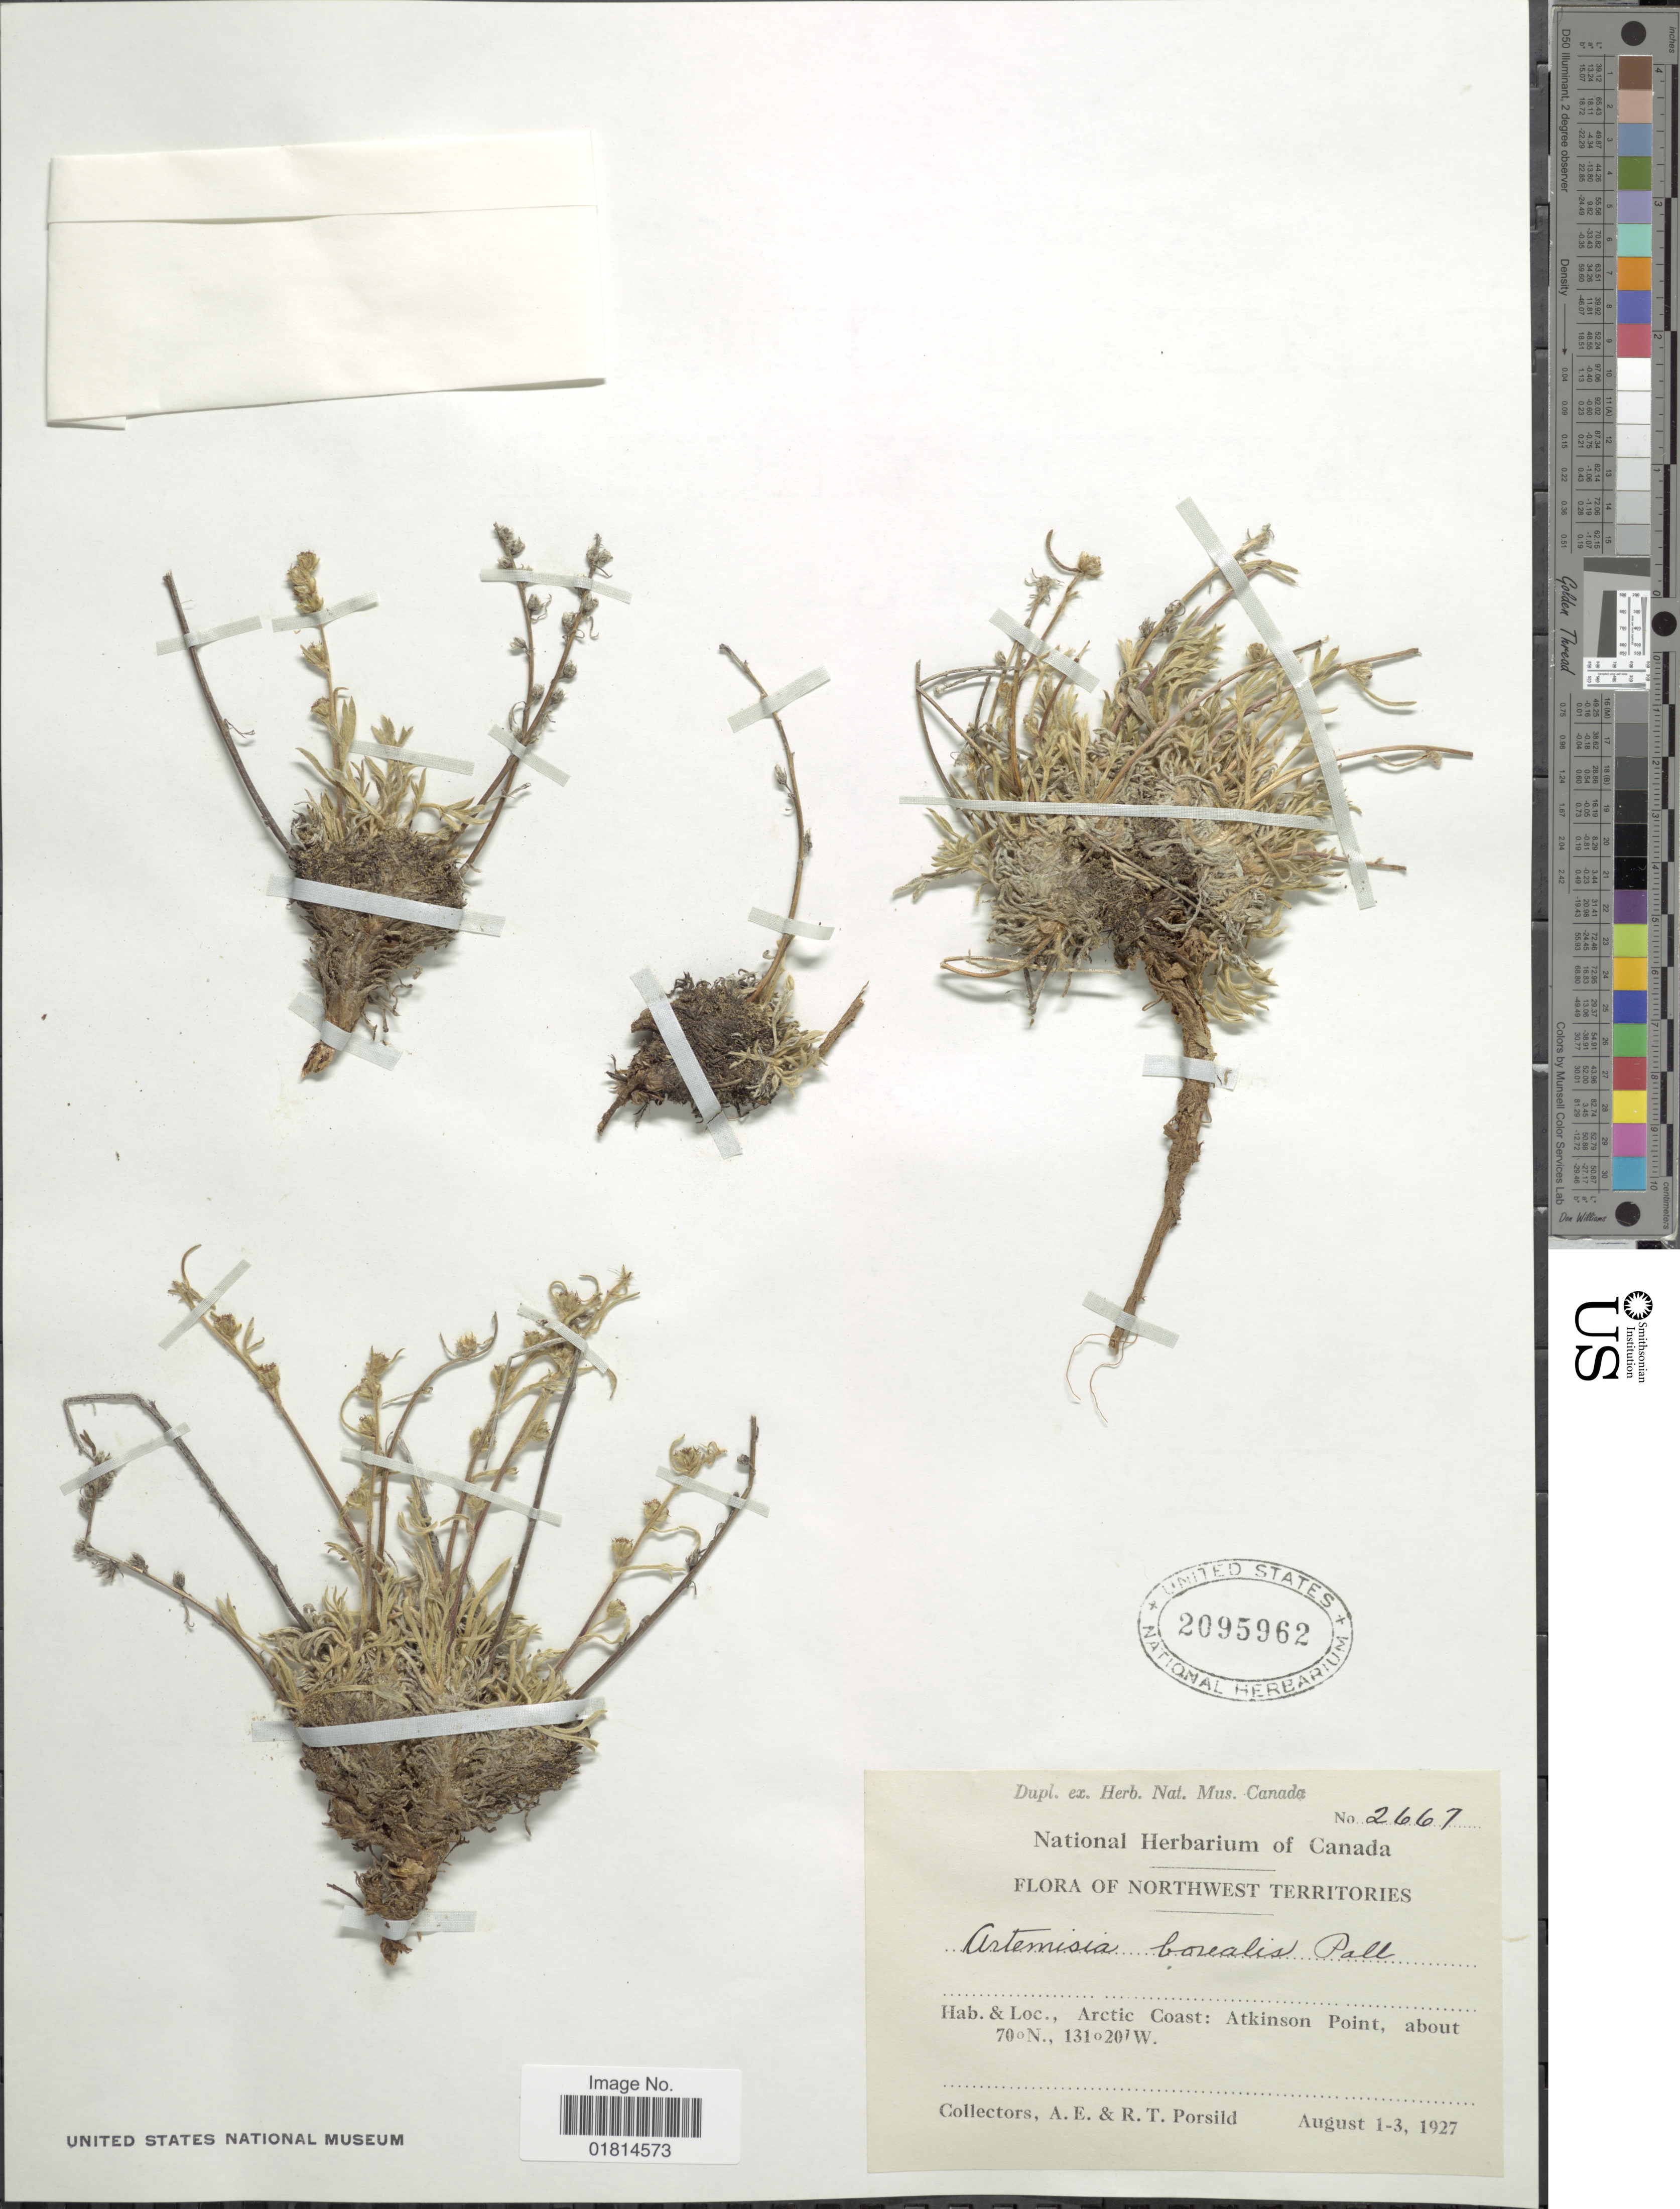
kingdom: Plantae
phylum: Tracheophyta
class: Magnoliopsida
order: Asterales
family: Asteraceae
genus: Artemisia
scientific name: Artemisia borealis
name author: Pall.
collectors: A. E. Porsild & R. T. Porsild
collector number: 2667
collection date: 1927-08-01/1927-08-03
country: Canada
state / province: Northwest Territories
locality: Arctic Coast: Atkinson Point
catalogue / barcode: US 2095962